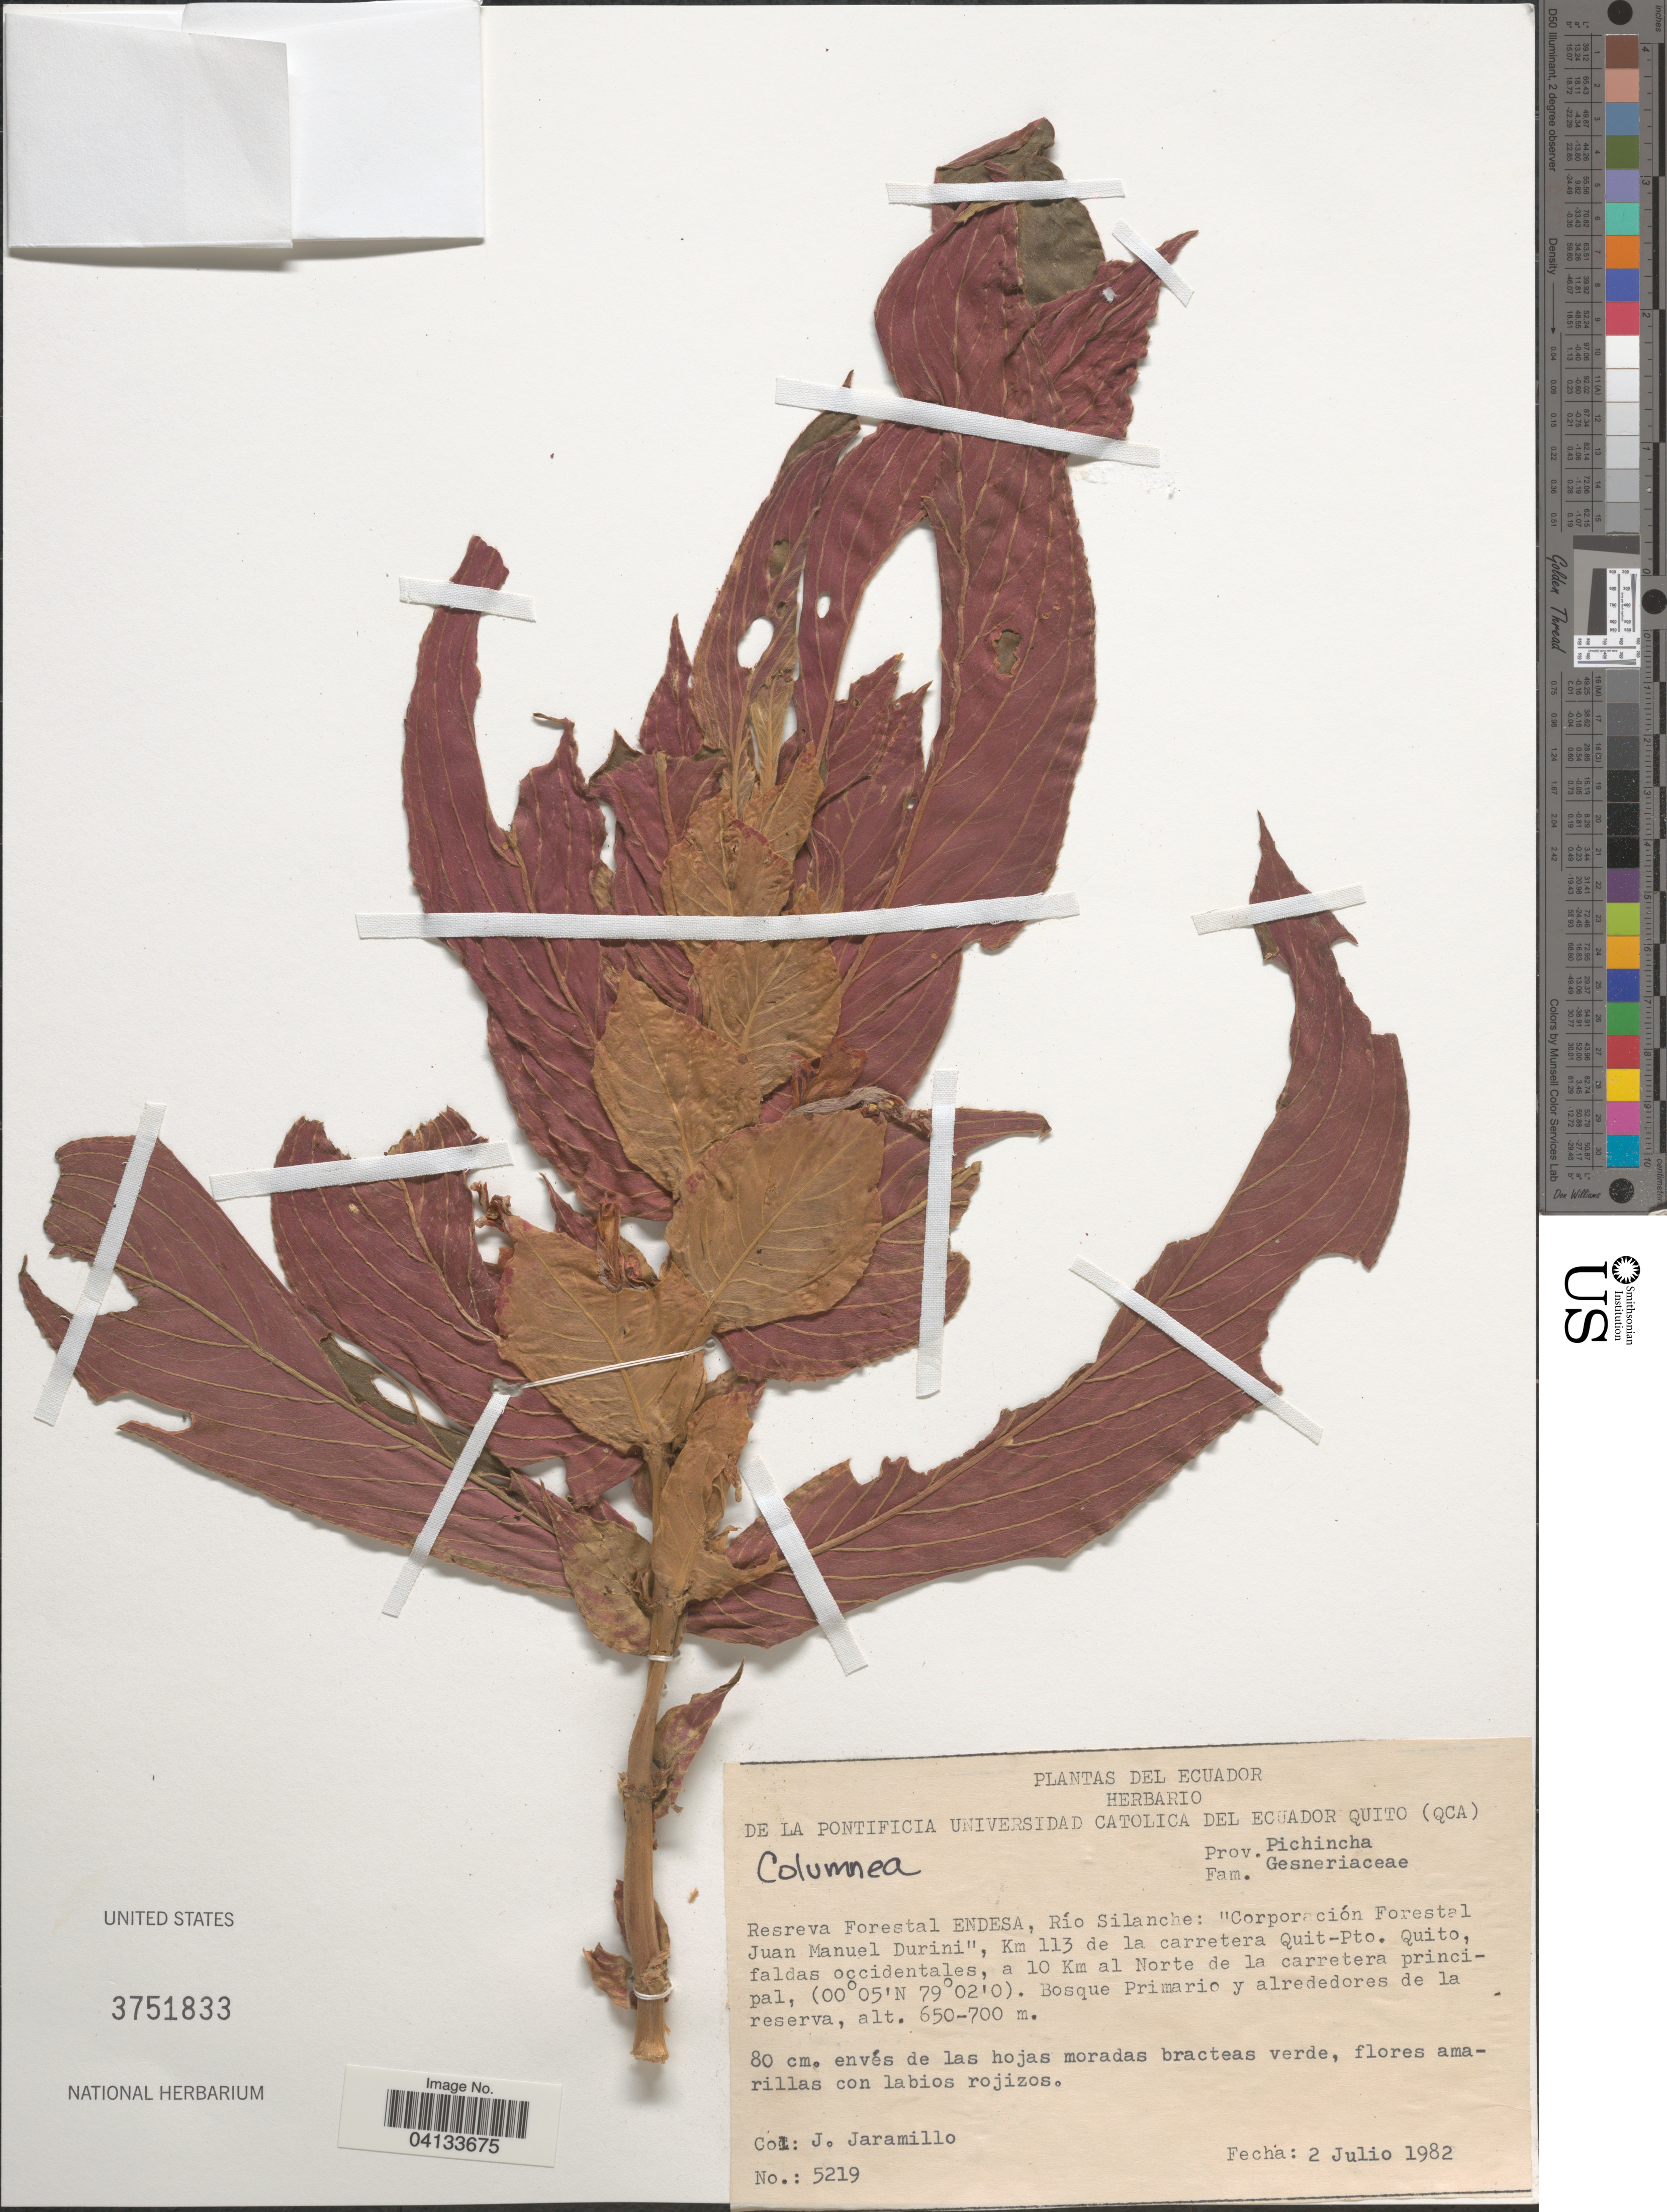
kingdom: Plantae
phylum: Tracheophyta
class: Magnoliopsida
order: Lamiales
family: Gesneriaceae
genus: Columnea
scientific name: Columnea sp.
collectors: J. Jaramillo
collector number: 5219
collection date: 1982-07-02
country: Ecuador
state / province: Pichincha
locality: Reserva Forestal ENDESA, Río Silanche: "Corporación Forestal Juan Manuel Durini", Km 113 de la carretera Quito-Pto. Quito, faldas occidentales, a 10 Km al Norte de la carretera principal.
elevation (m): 650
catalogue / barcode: US 3751833